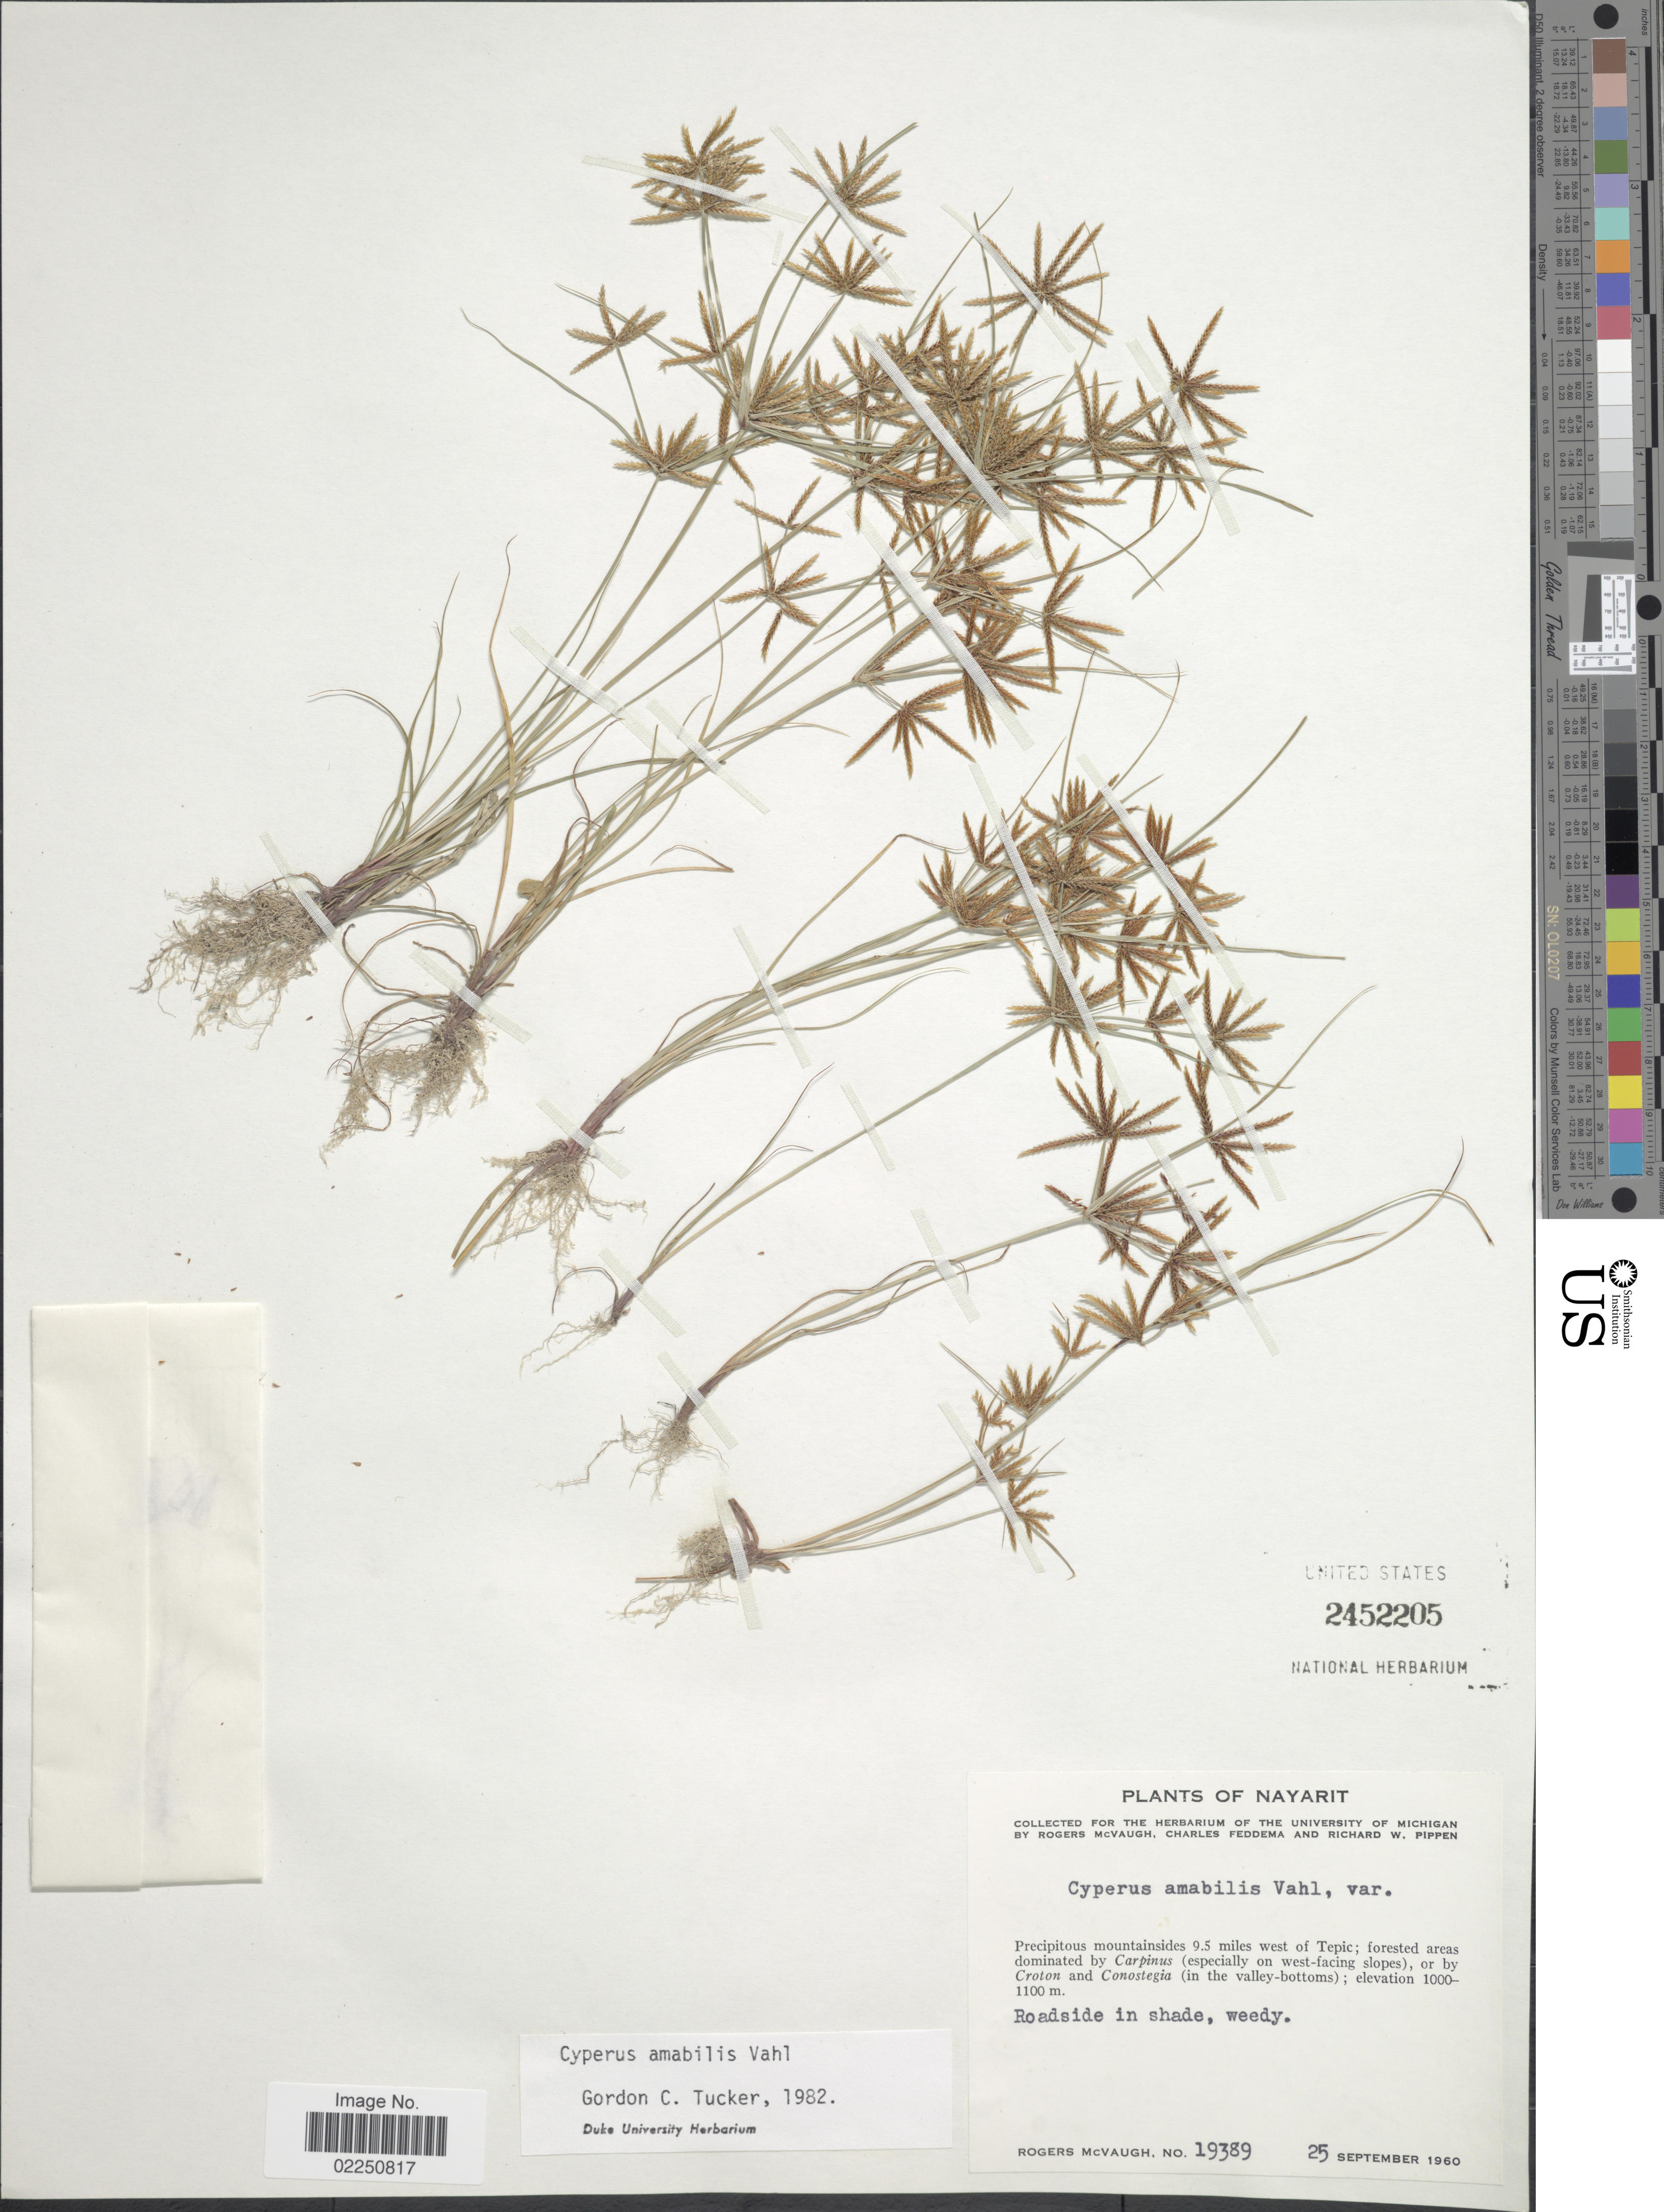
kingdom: Plantae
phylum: Tracheophyta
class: Liliopsida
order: Poales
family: Cyperaceae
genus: Cyperus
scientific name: Cyperus amabilis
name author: Vahl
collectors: R. McVaugh, C. Feddema & R. W. Pippen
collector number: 19389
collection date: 1960-09-25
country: Mexico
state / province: Nayarit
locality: Precipitous mountainsides 9.5 miles west of Tepic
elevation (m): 1000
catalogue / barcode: US 2452205